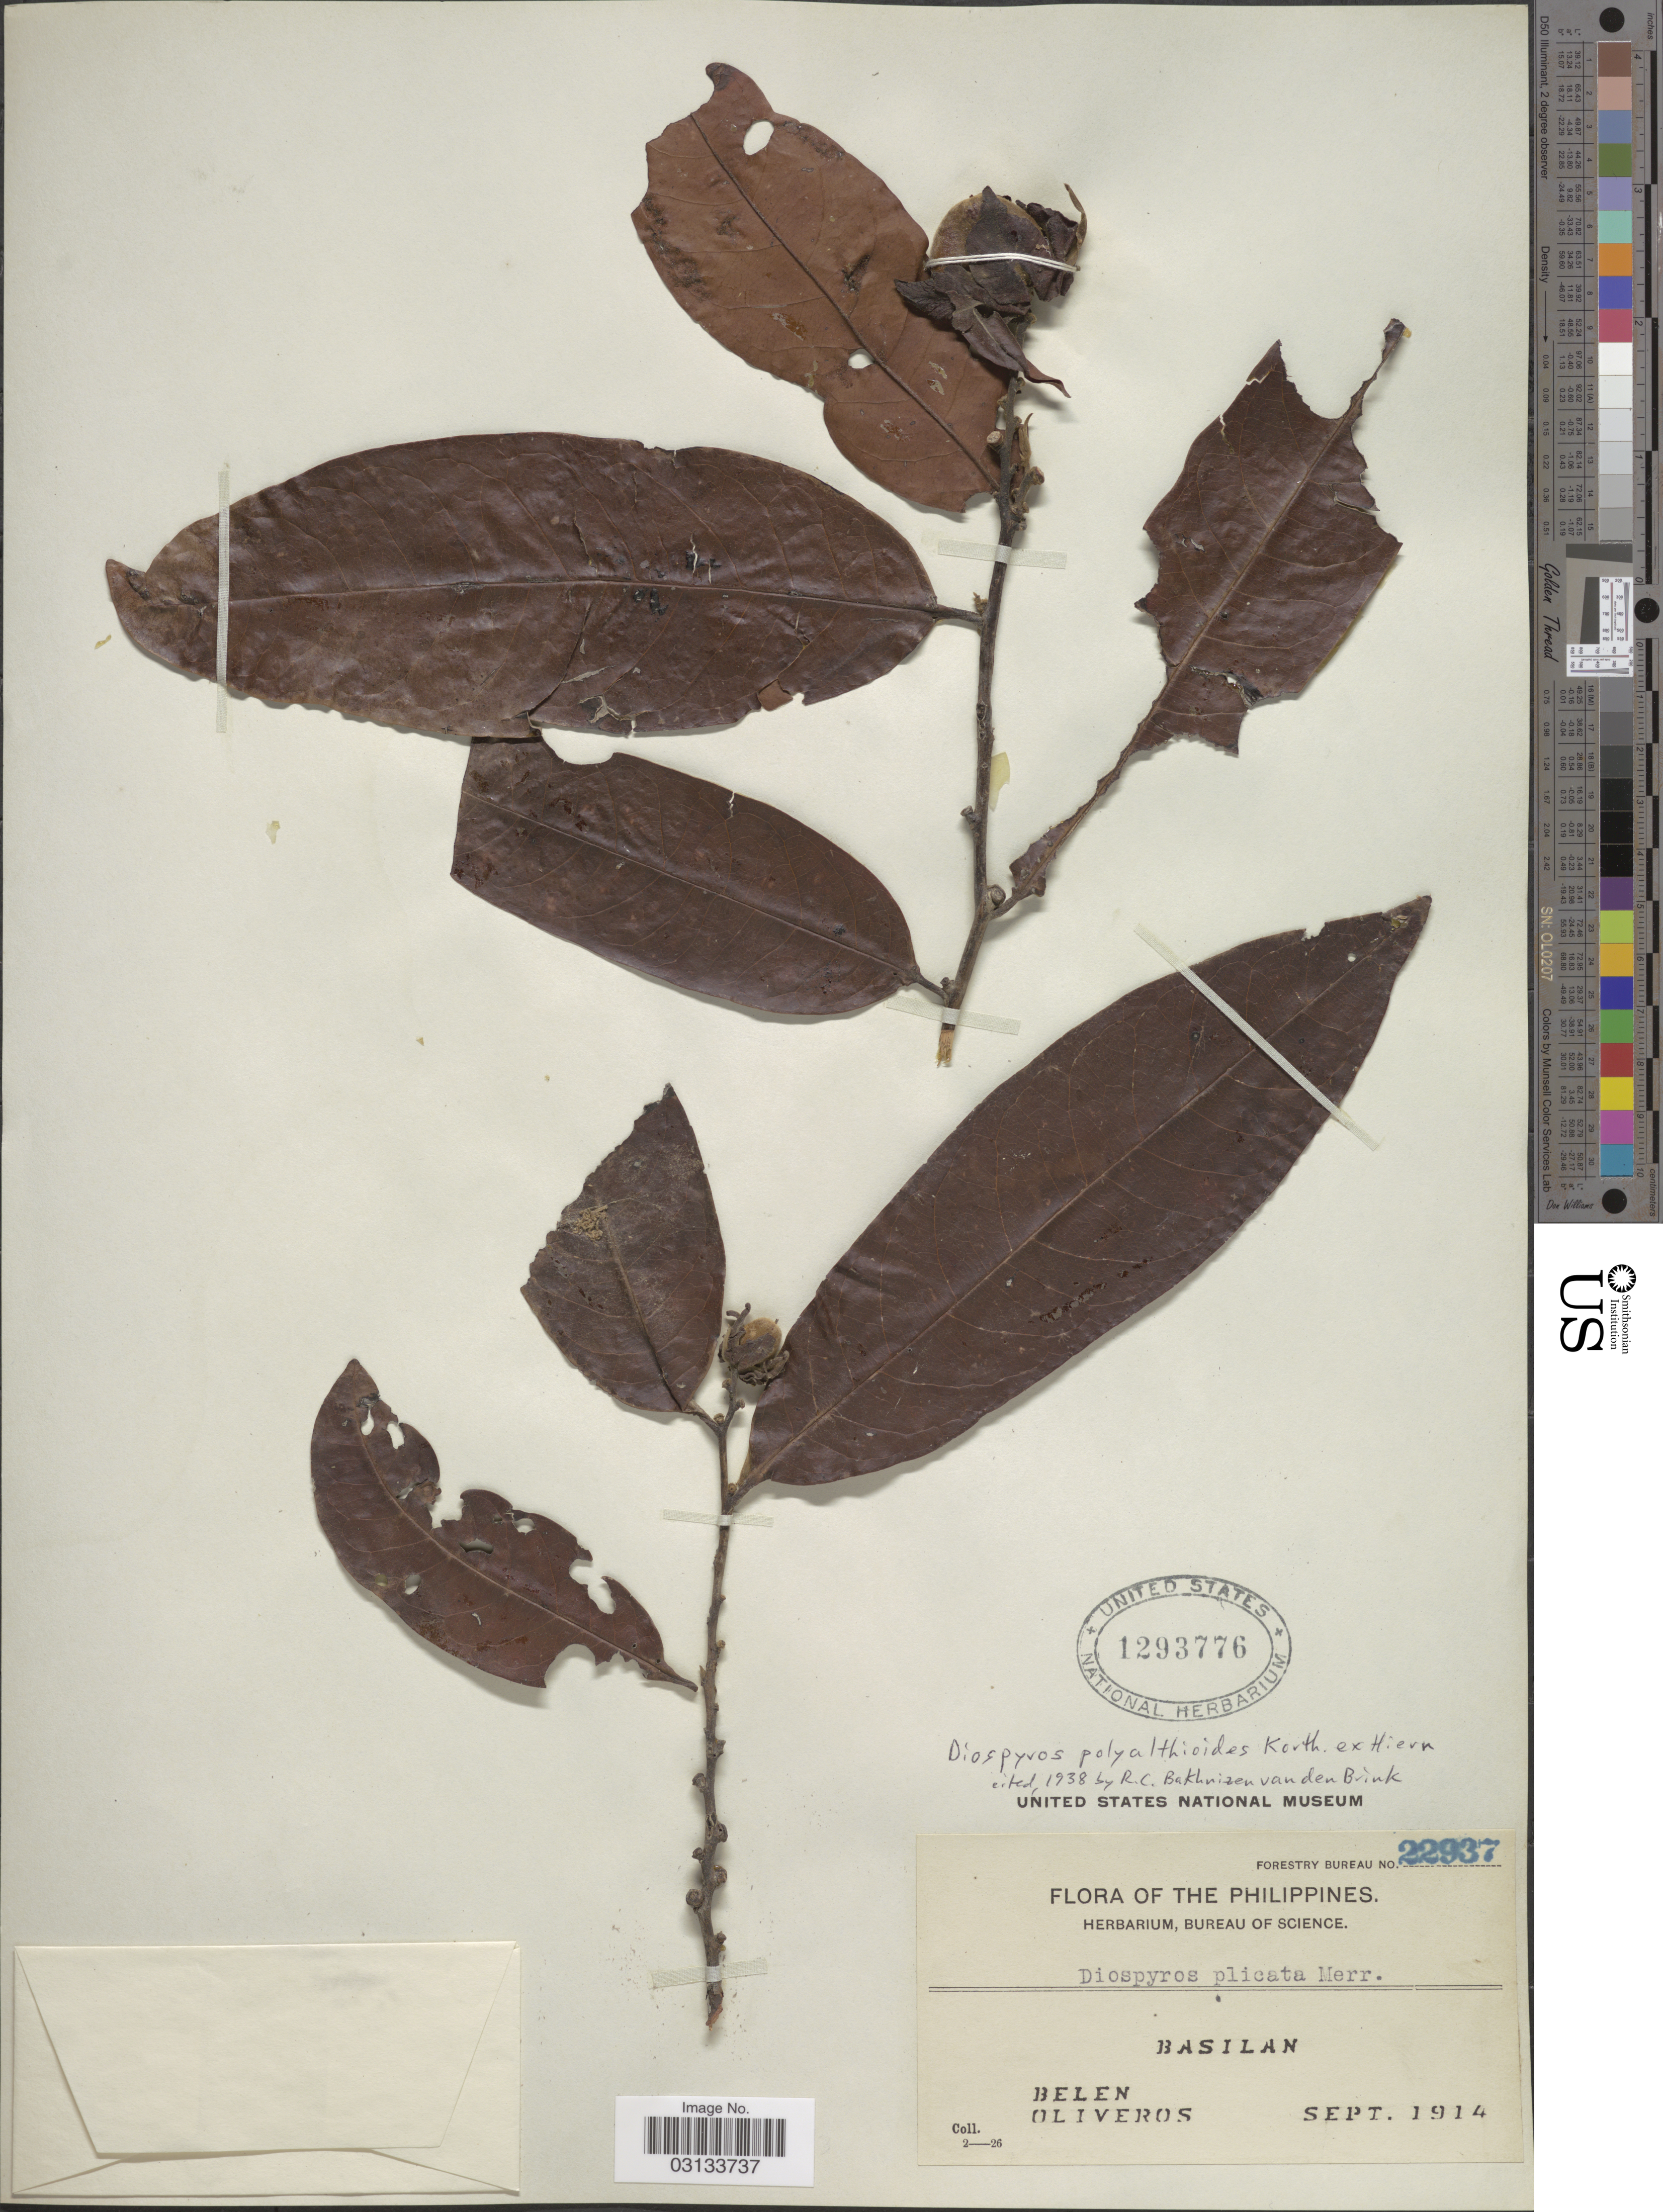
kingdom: Plantae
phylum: Tracheophyta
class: Magnoliopsida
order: Ericales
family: Ebenaceae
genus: Diospyros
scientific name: Diospyros polyalthoides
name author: Korth. & Heisn.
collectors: Belen & Oliveros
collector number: Forestry Bureau 22937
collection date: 1914-09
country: Philippines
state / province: Muslim Mindanao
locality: Basilan.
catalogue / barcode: US 1293776